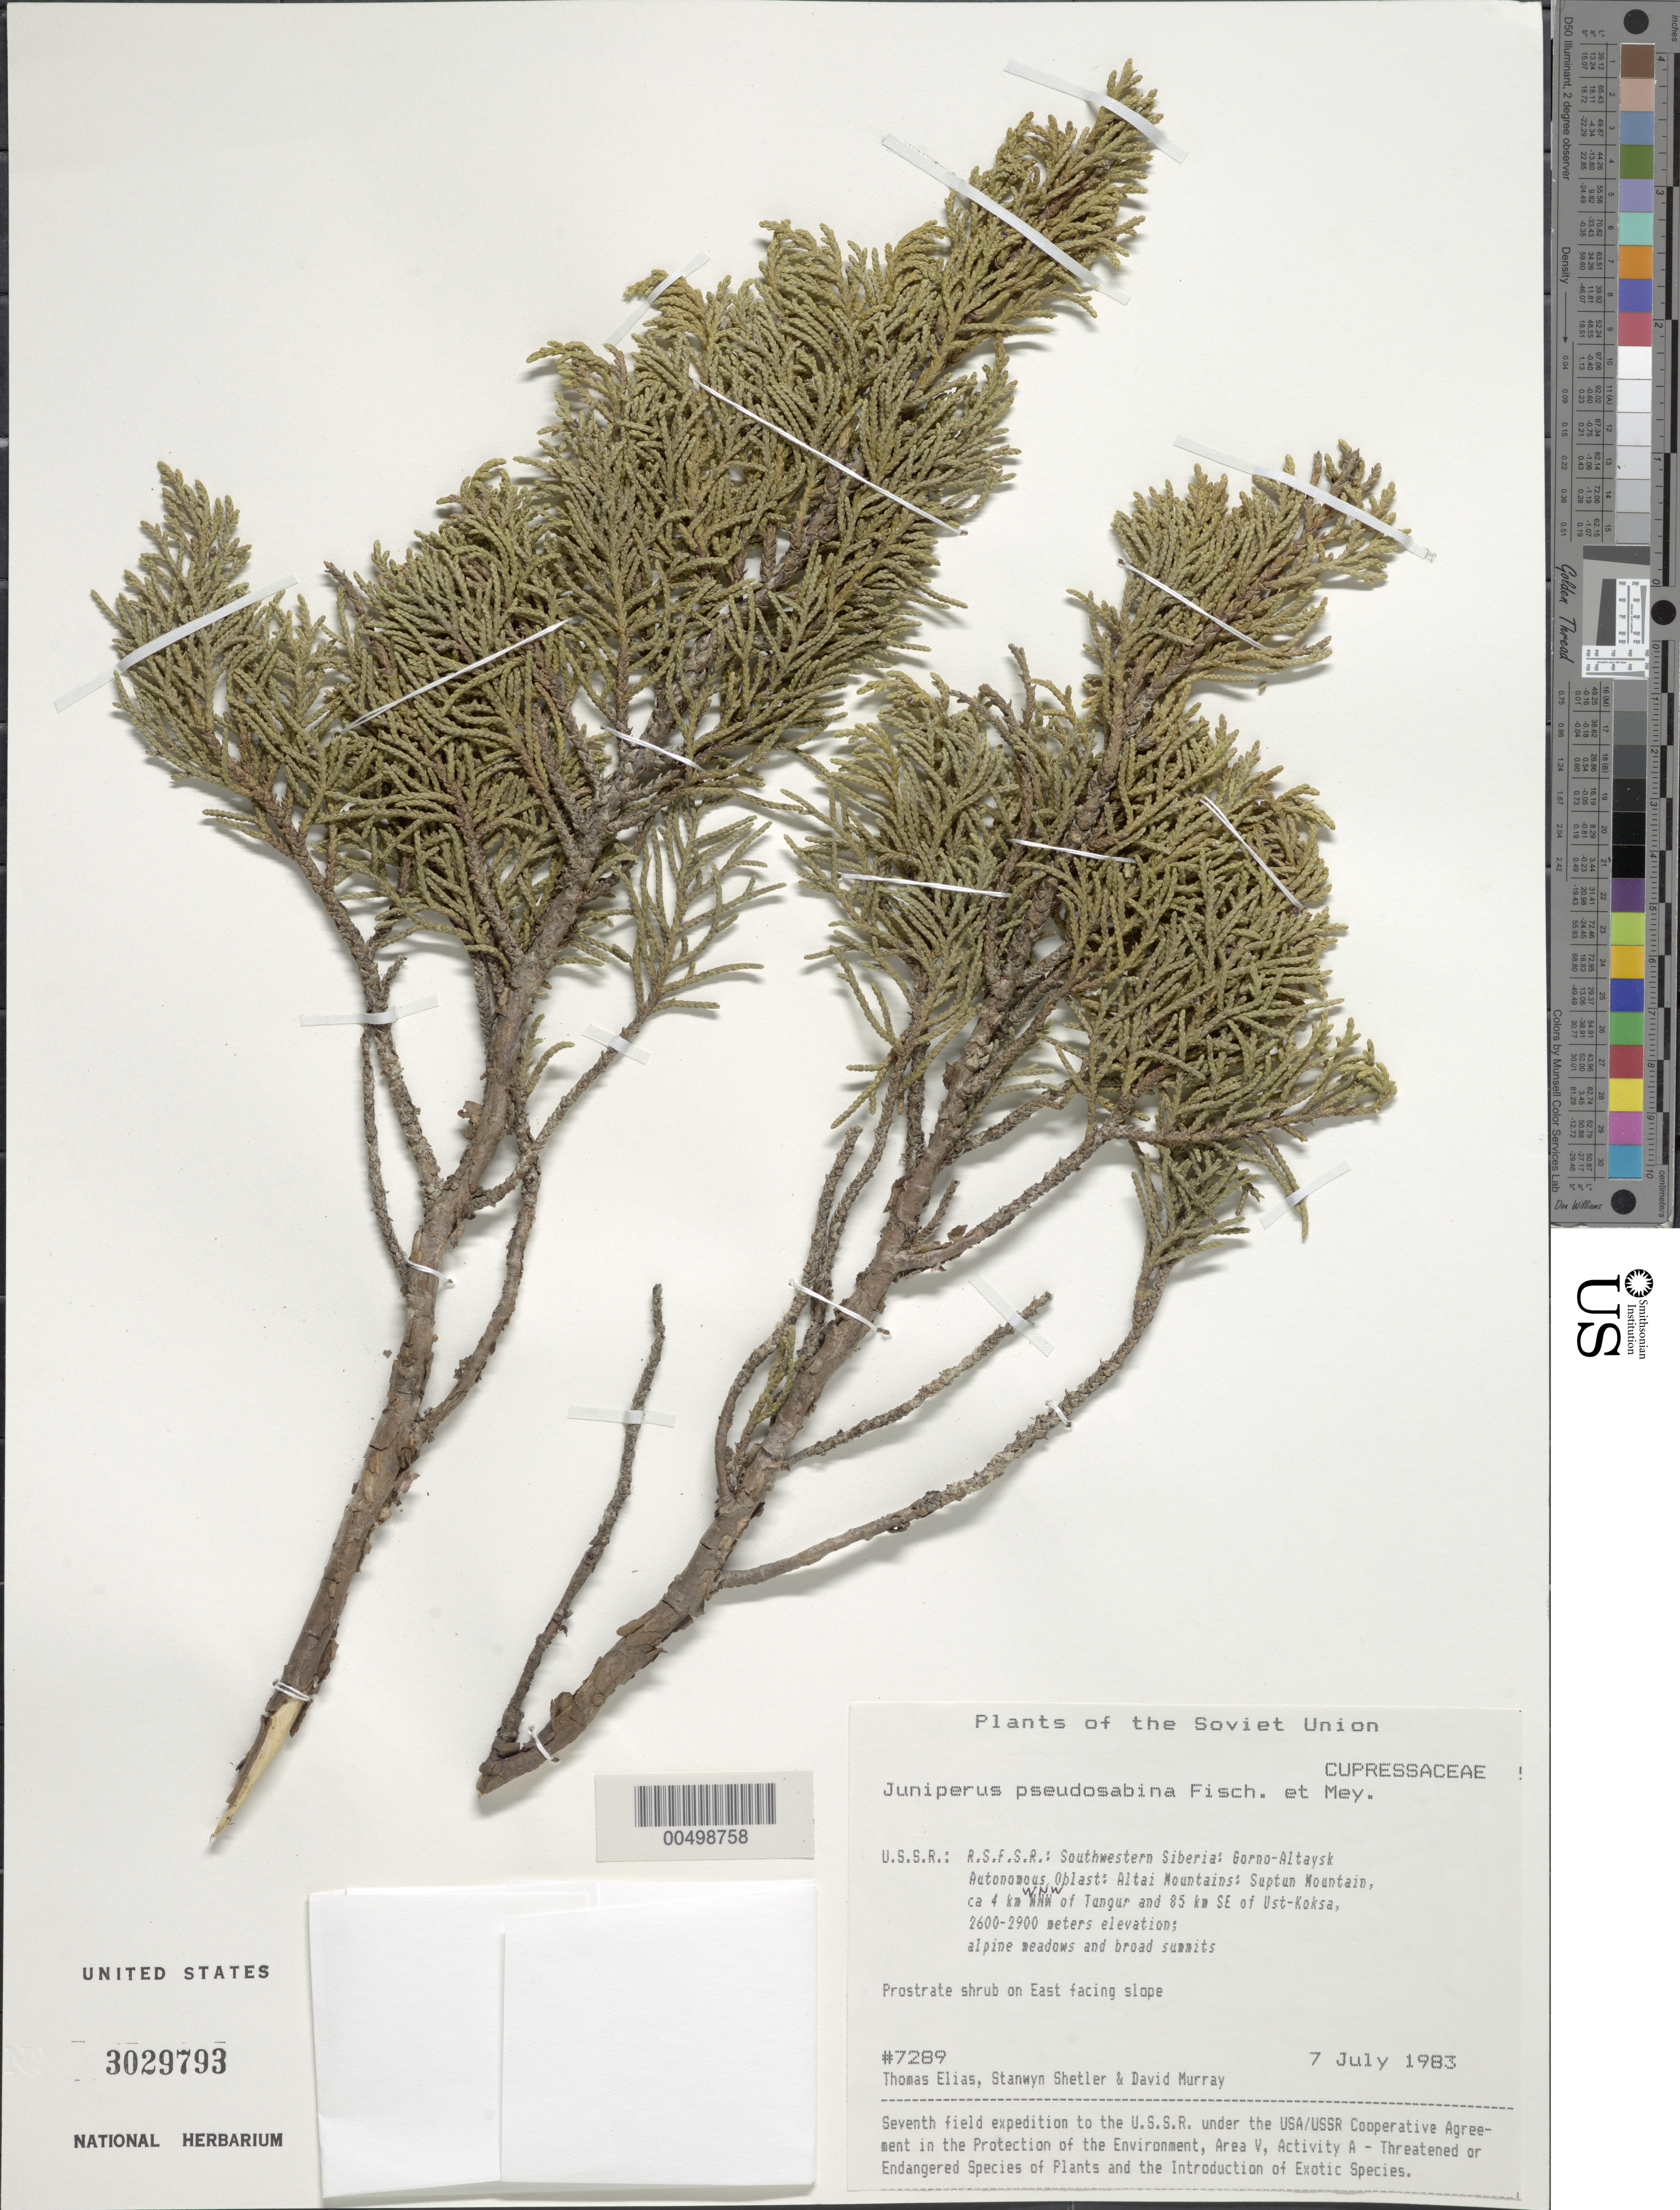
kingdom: Plantae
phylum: Tracheophyta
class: Pinopsida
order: Pinales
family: Cupressaceae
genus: Juniperus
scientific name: Juniperus pseudosabina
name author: Fisch. & C.A. Mey.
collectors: T. Elias, S. Shetler & D. F. Murray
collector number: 7289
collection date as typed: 07 Jul 1983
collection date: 1983-07-07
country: Russian Federation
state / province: Altai Republic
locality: Altai Mountains, Suptun Mountain, ca. 4 km WNW of Tungur and 85 km SE of Ust-Koksa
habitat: E-facing slope, alpine meadows and broad summits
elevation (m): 2600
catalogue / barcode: US 3029793